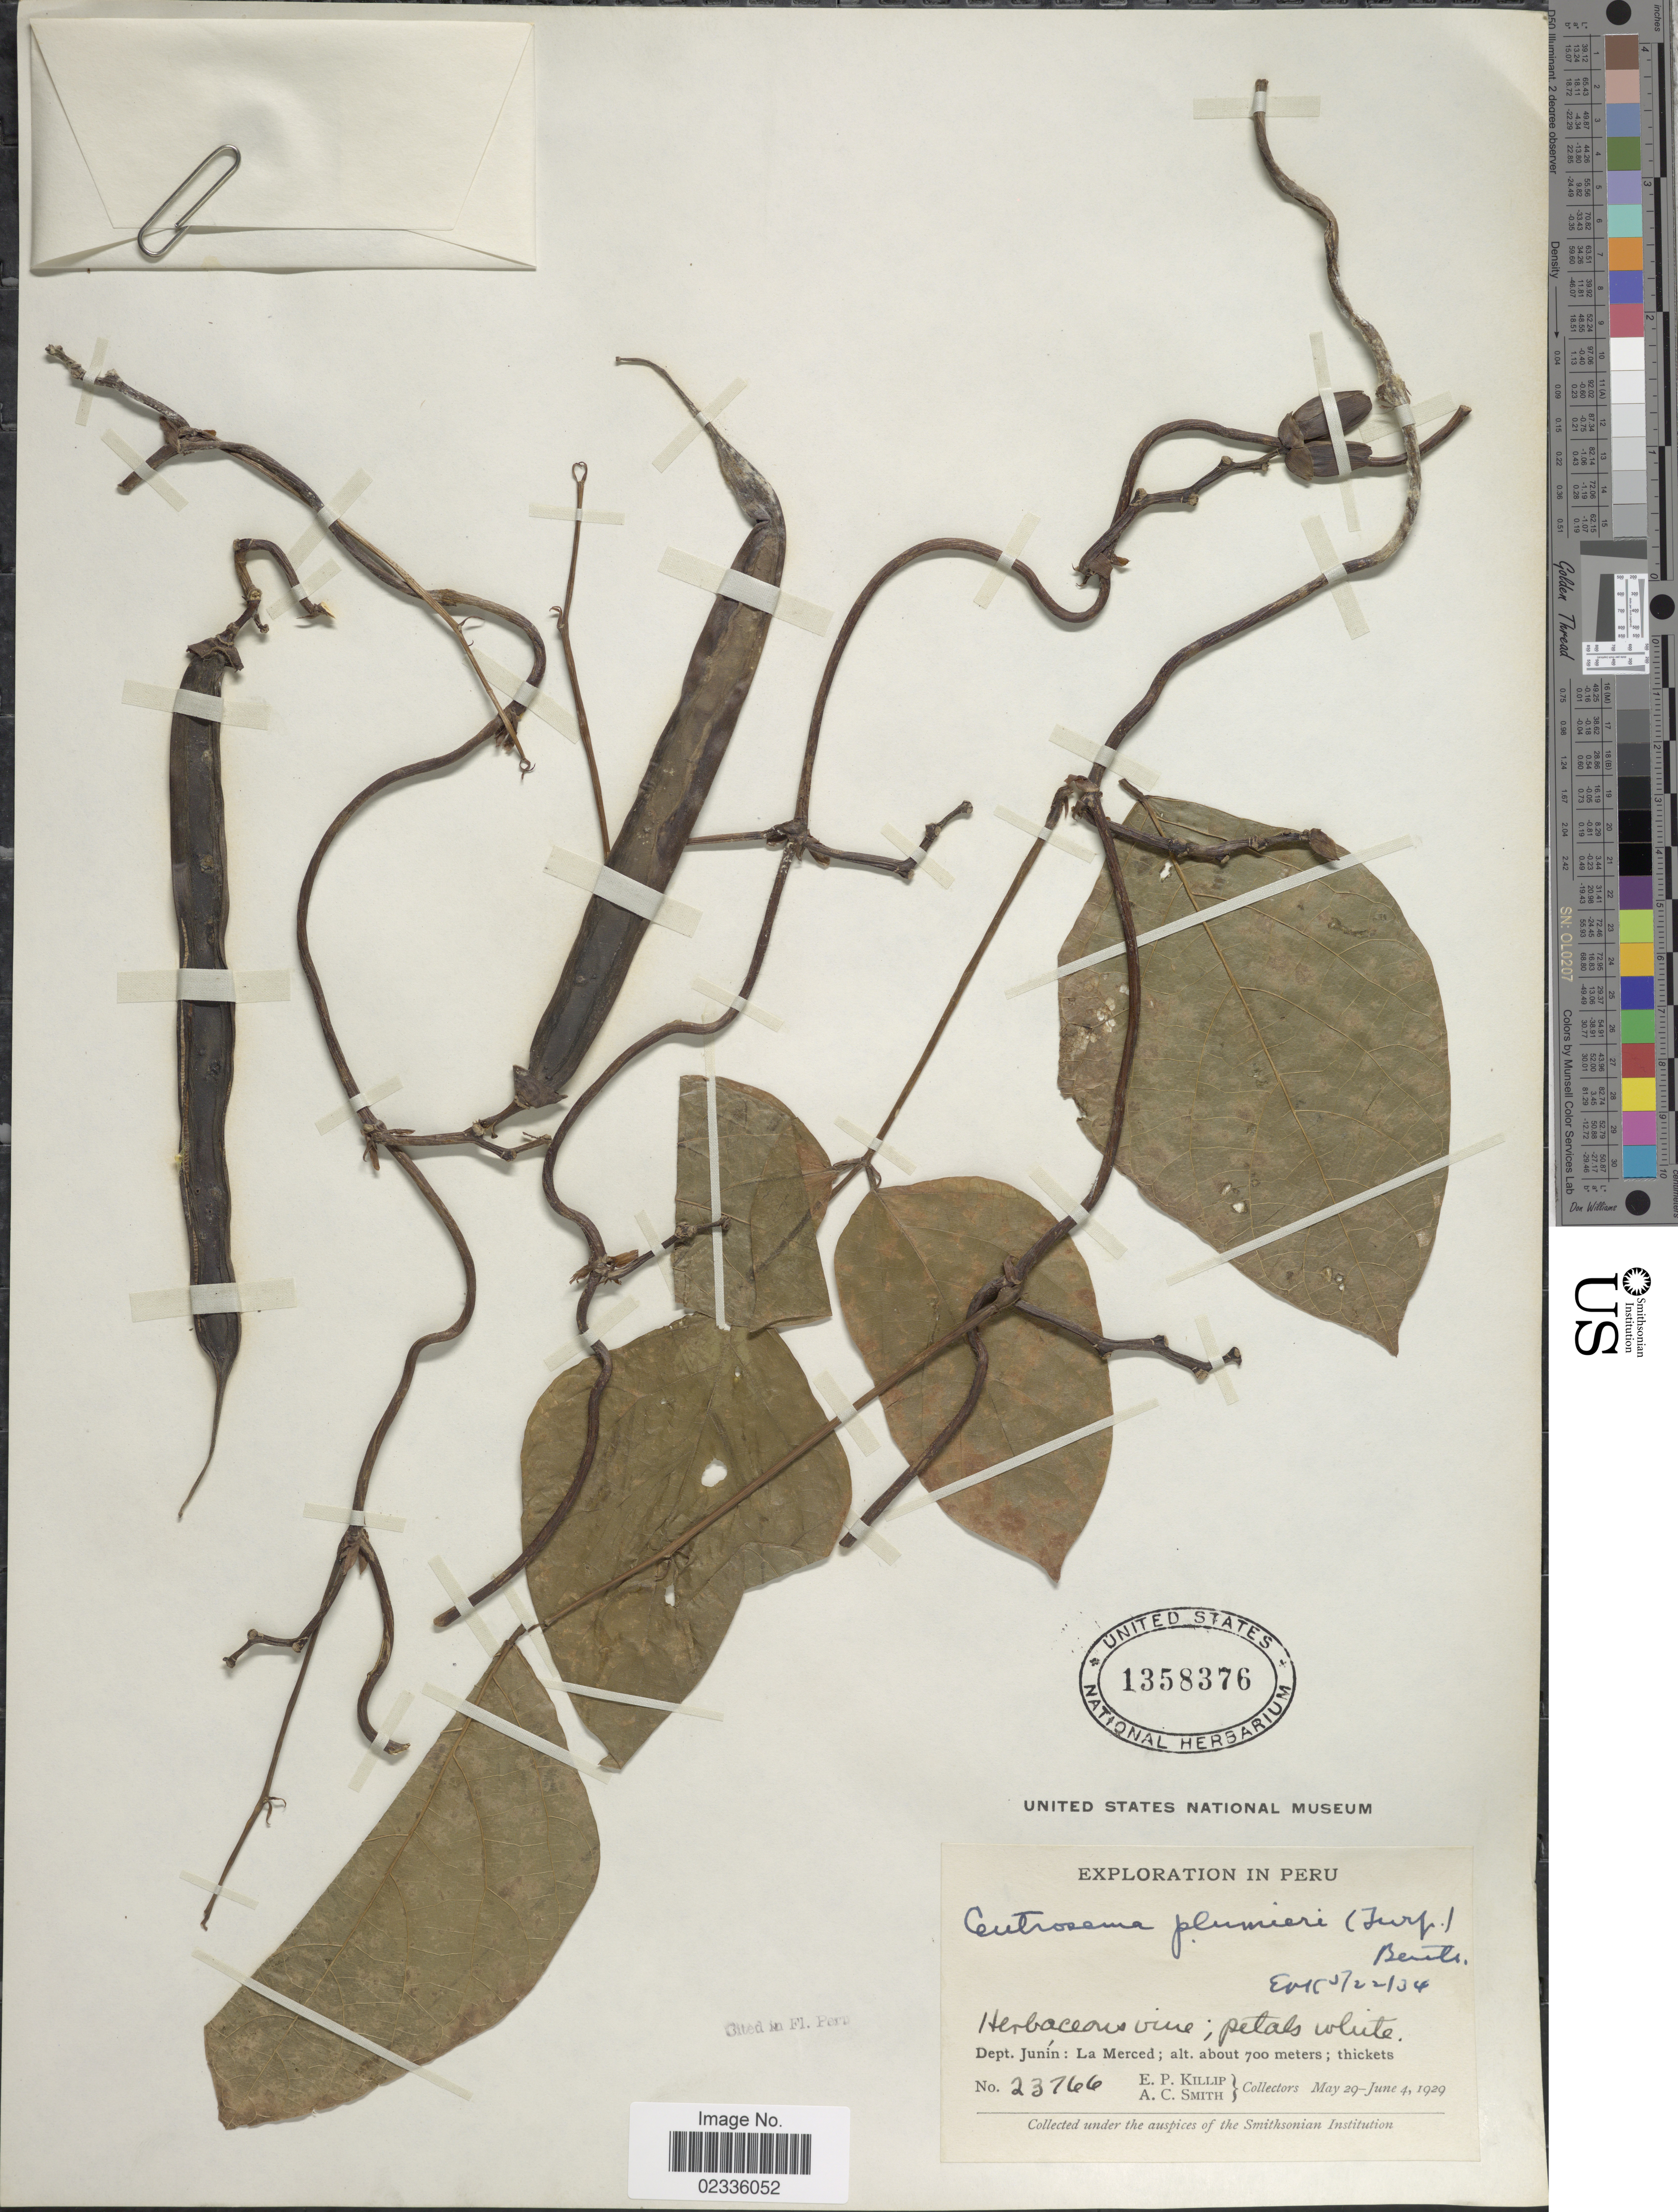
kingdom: Plantae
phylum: Tracheophyta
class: Magnoliopsida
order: Fabales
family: Fabaceae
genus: Centrosema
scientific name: Centrosema plumieri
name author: (Turpin ex Pers.) Benth.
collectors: E. P. Killip & A. C. Smith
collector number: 23766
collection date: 1929-05-29/1929-06-04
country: Peru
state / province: Junín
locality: La Merced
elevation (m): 700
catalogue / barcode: US 1358376